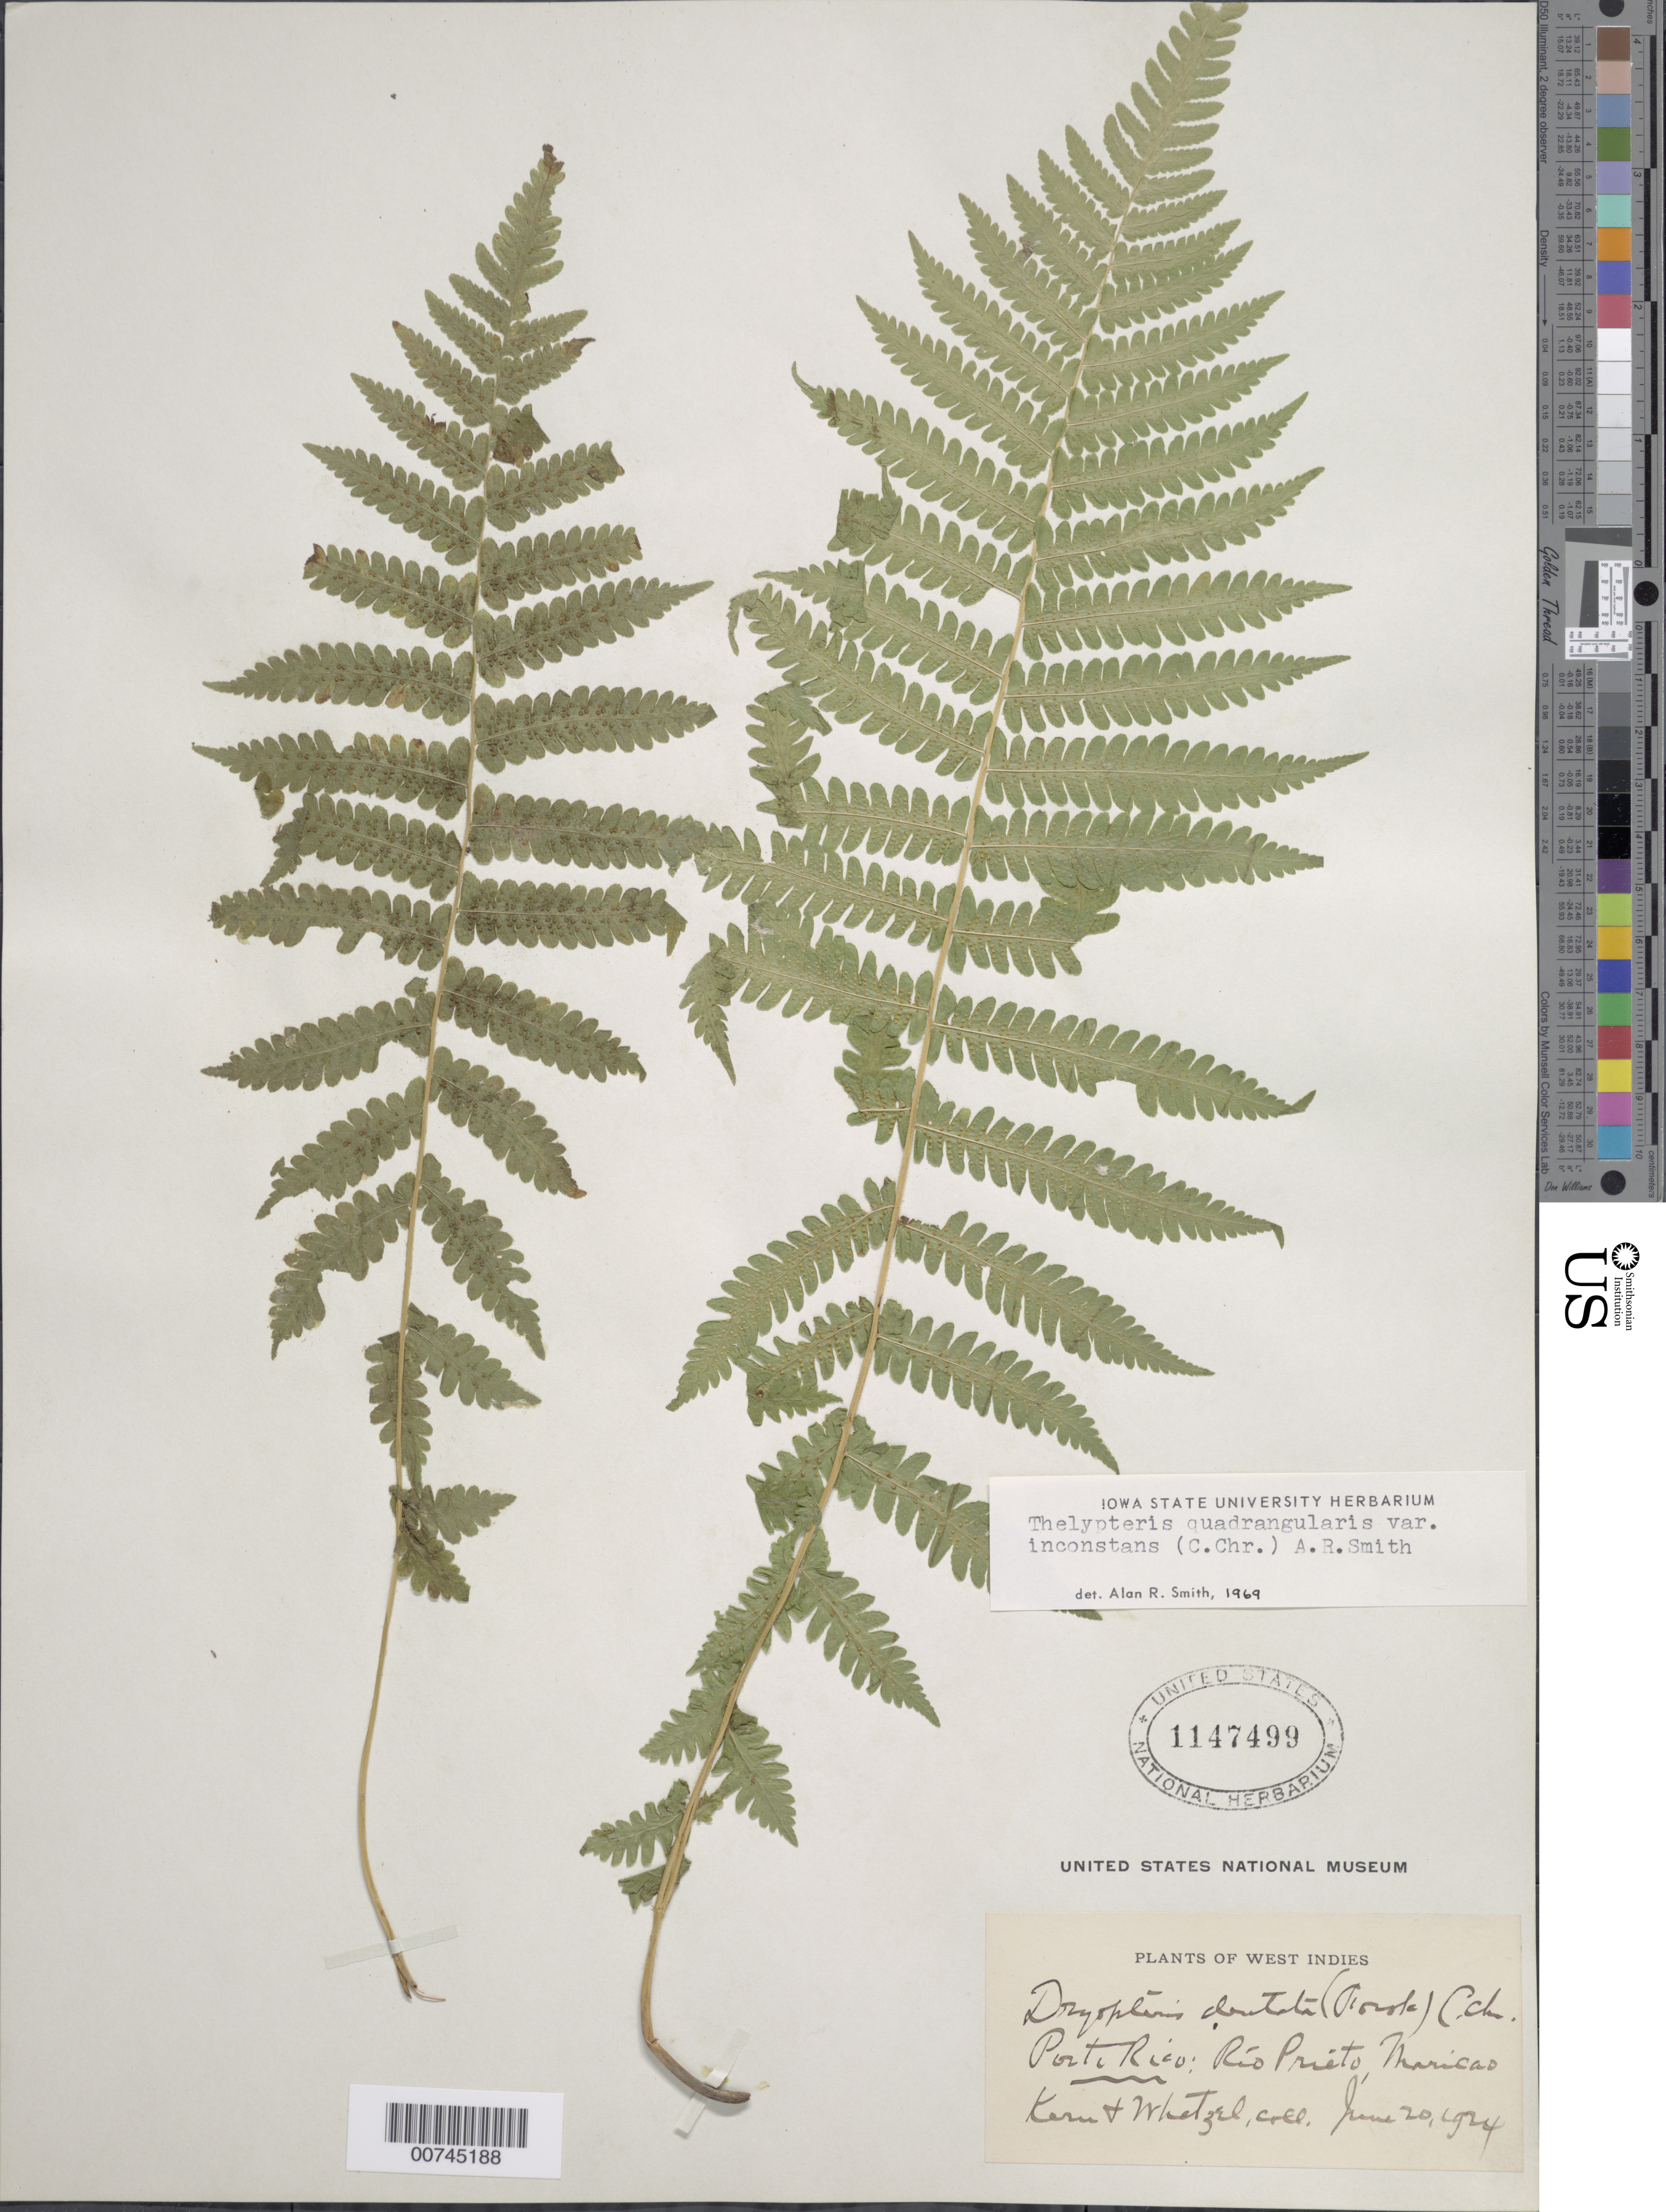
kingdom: Plantae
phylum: Tracheophyta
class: Polypodiopsida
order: Polypodiales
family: Thelypteridaceae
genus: Christella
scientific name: Christella hispidula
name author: (Decne.) Holttum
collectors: -. Mhetzel & -. Kerm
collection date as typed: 20 Jun 1924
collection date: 1924-06-20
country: Puerto Rico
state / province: Maricao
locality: Río Prieto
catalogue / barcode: US 1147499